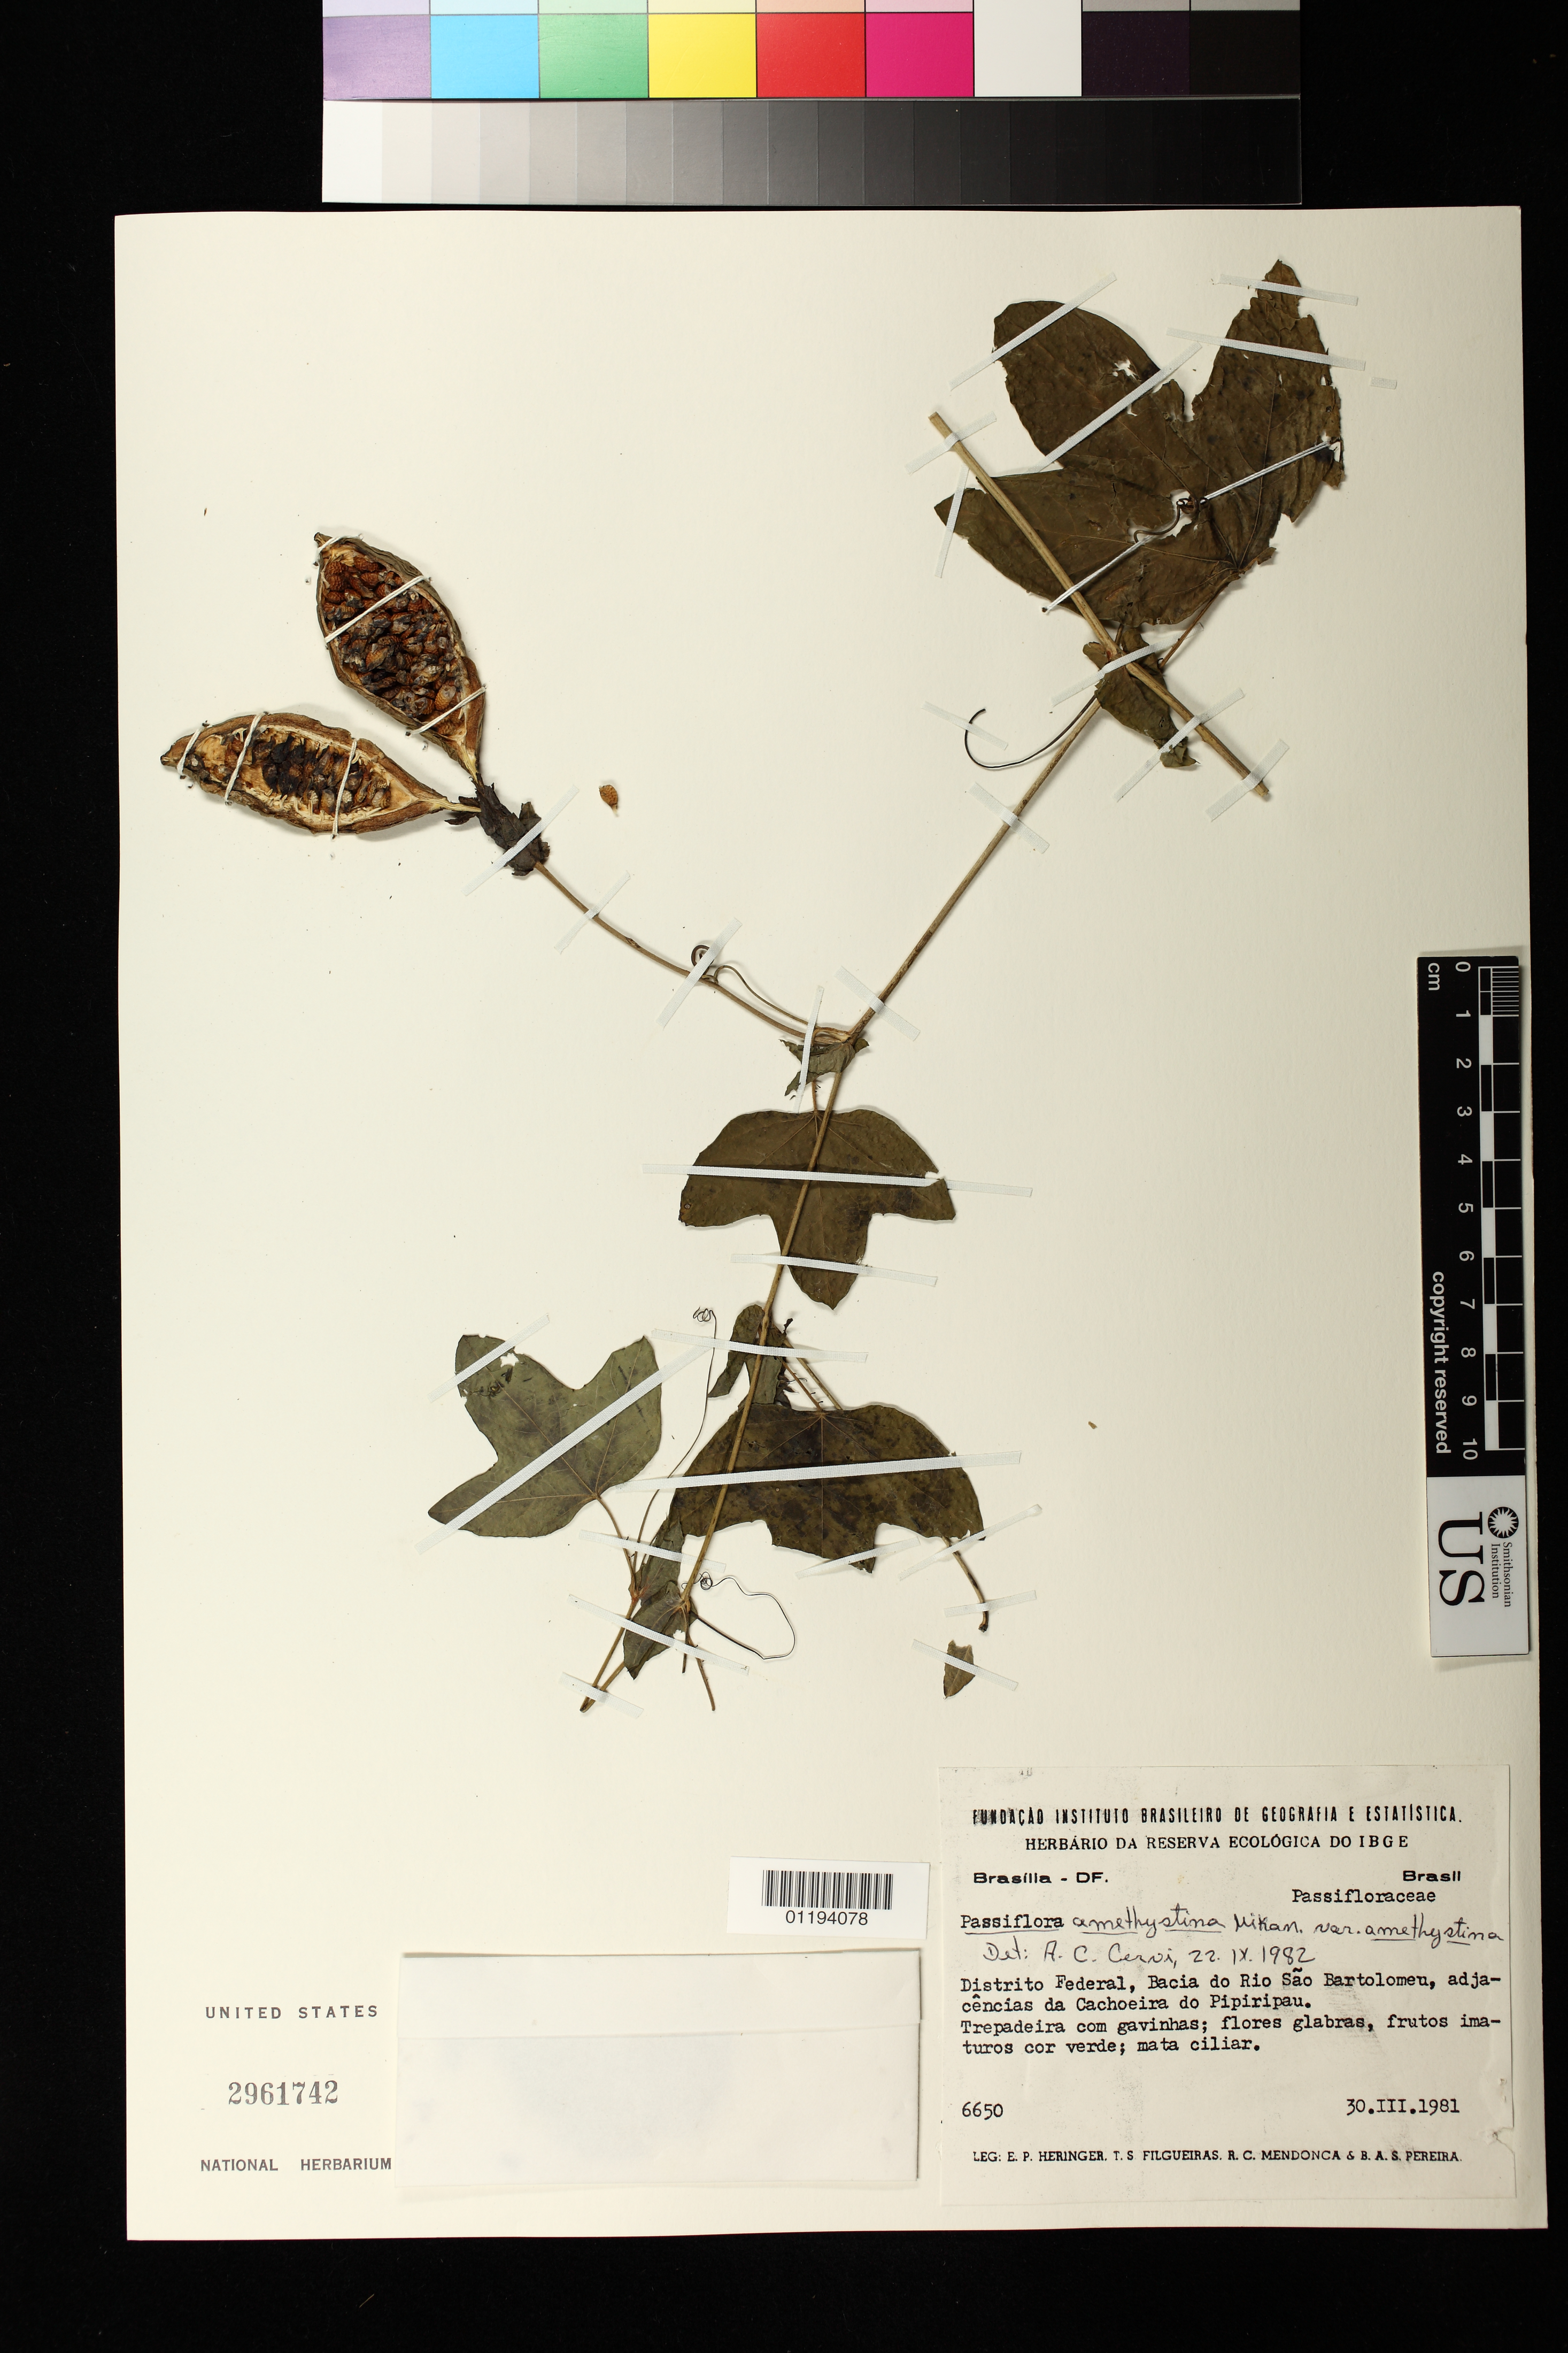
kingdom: Plantae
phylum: Tracheophyta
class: Magnoliopsida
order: Malpighiales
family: Passifloraceae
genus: Passiflora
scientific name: Passiflora amethystina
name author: J.C. Mikan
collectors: E. P. Heringer, T. S. Figueiras, R. C. Mendonça & B. A. S. Pereira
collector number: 6650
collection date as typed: Mar 30 1981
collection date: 1981-03-30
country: Brazil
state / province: Distrito Federal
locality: Distrito Federal, Bacia do Rio Sao Bartolomeu, adjacencias da Cachoeira do Pipiripau.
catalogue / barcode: US 2961742